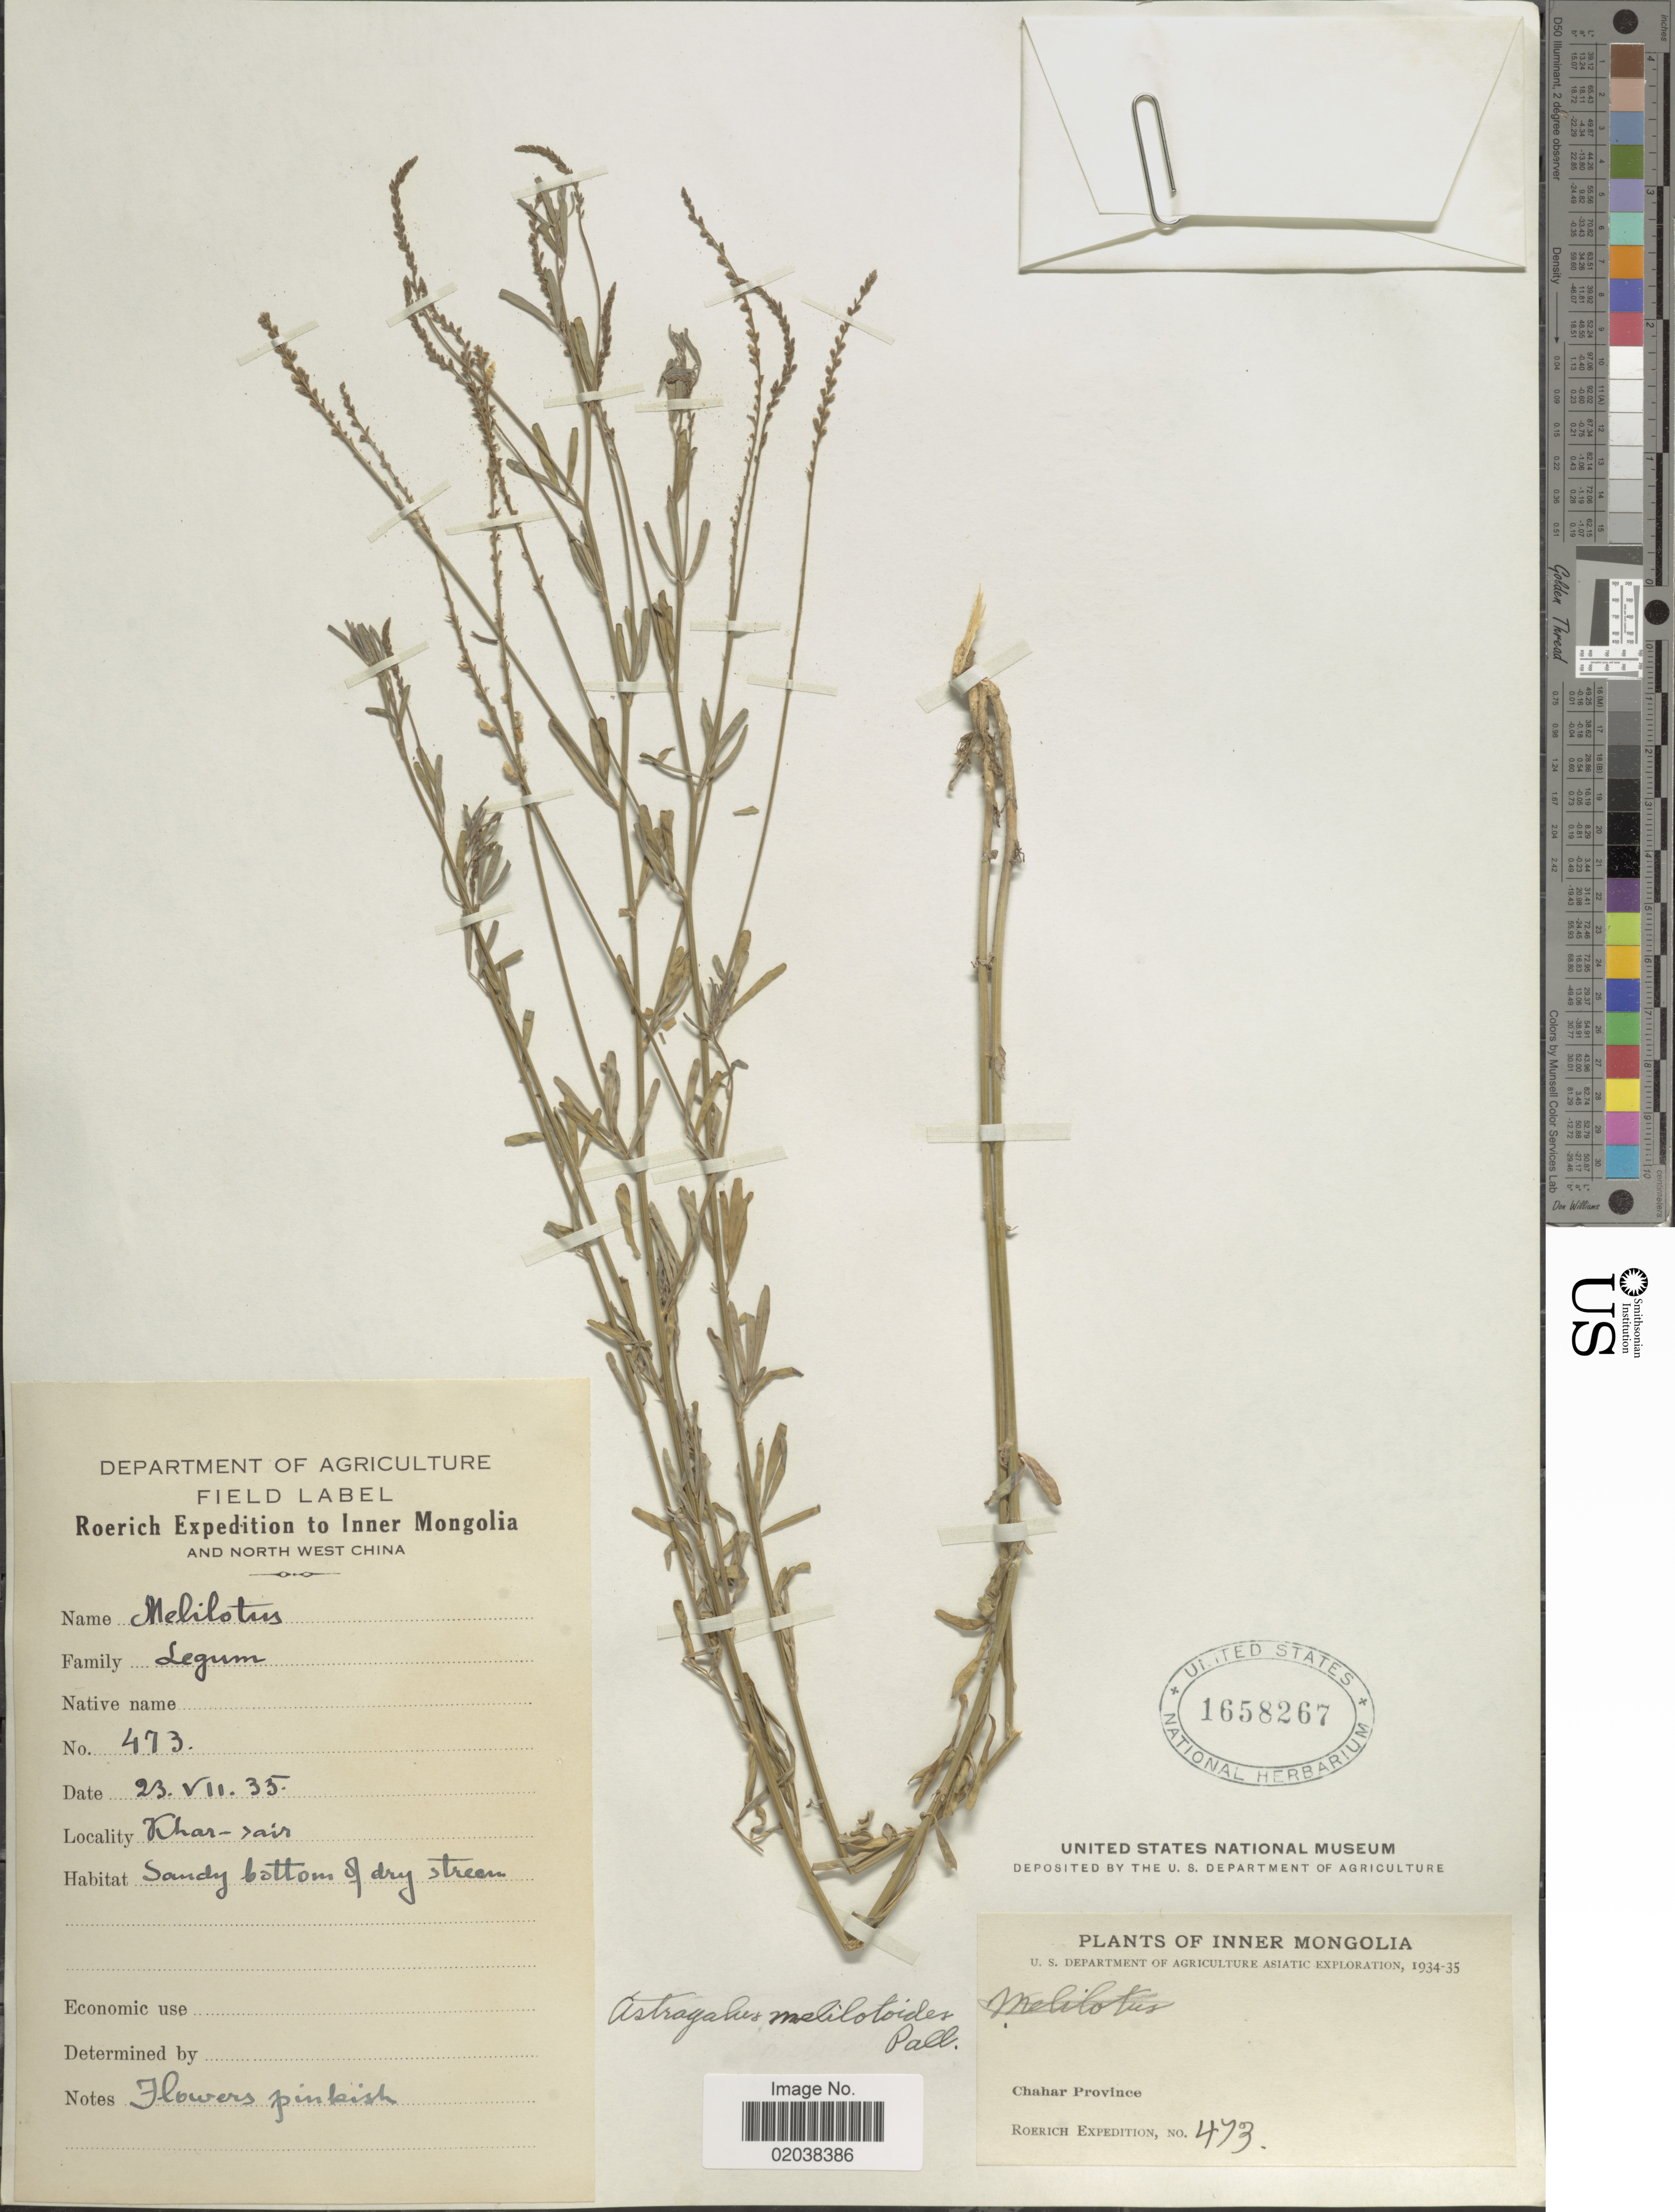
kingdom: Plantae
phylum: Tracheophyta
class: Magnoliopsida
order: Fabales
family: Fabaceae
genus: Astragalus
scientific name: Astragalus melilotoides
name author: Pall.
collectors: Roerich Expedition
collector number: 473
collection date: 1935-07-23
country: China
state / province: Nei Monggol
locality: Inner Mongolia. Khar sair. Chahar Province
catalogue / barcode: US 1658267